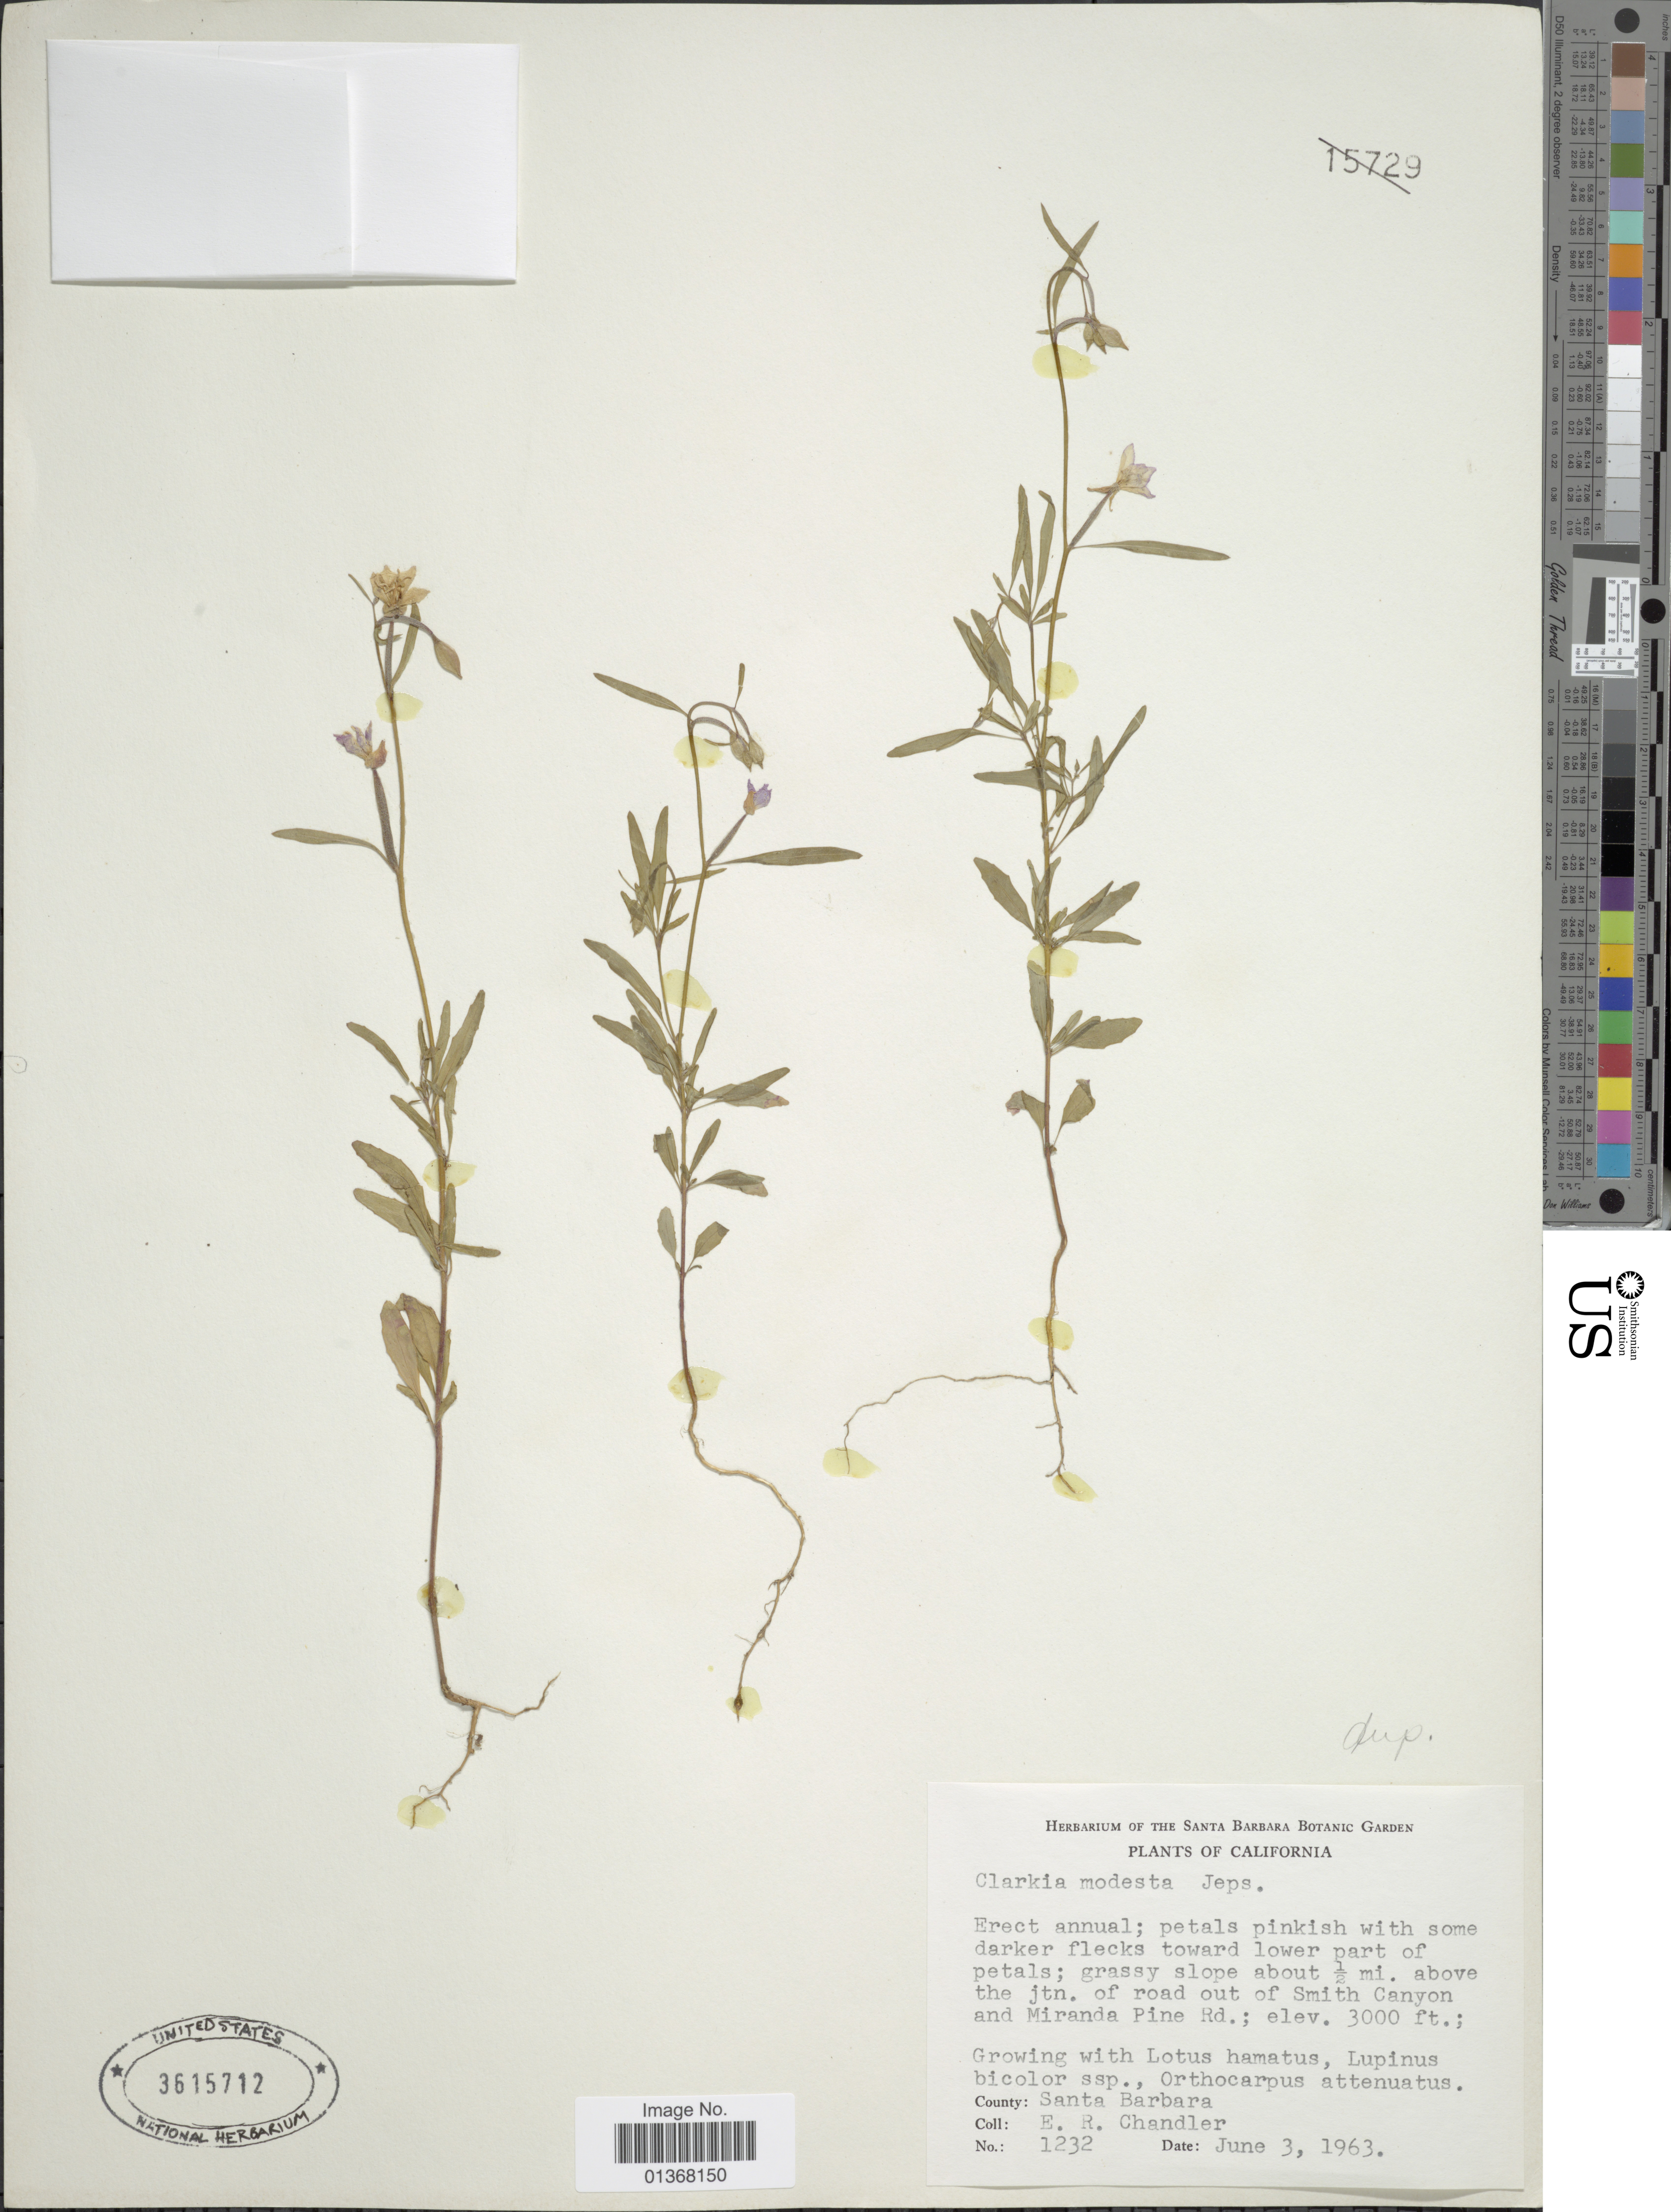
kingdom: Plantae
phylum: Tracheophyta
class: Magnoliopsida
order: Myrtales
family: Onagraceae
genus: Clarkia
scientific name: Clarkia modesta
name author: Jeps.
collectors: E. Chandler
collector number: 1232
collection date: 1963-06-03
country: United States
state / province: California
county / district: Santa Barbara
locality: Grassy slope about ½ mi. above the jtn. of road out of Smith Canyon and Miranda Pine Rd, Santa Barbara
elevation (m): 914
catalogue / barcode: US 3615712